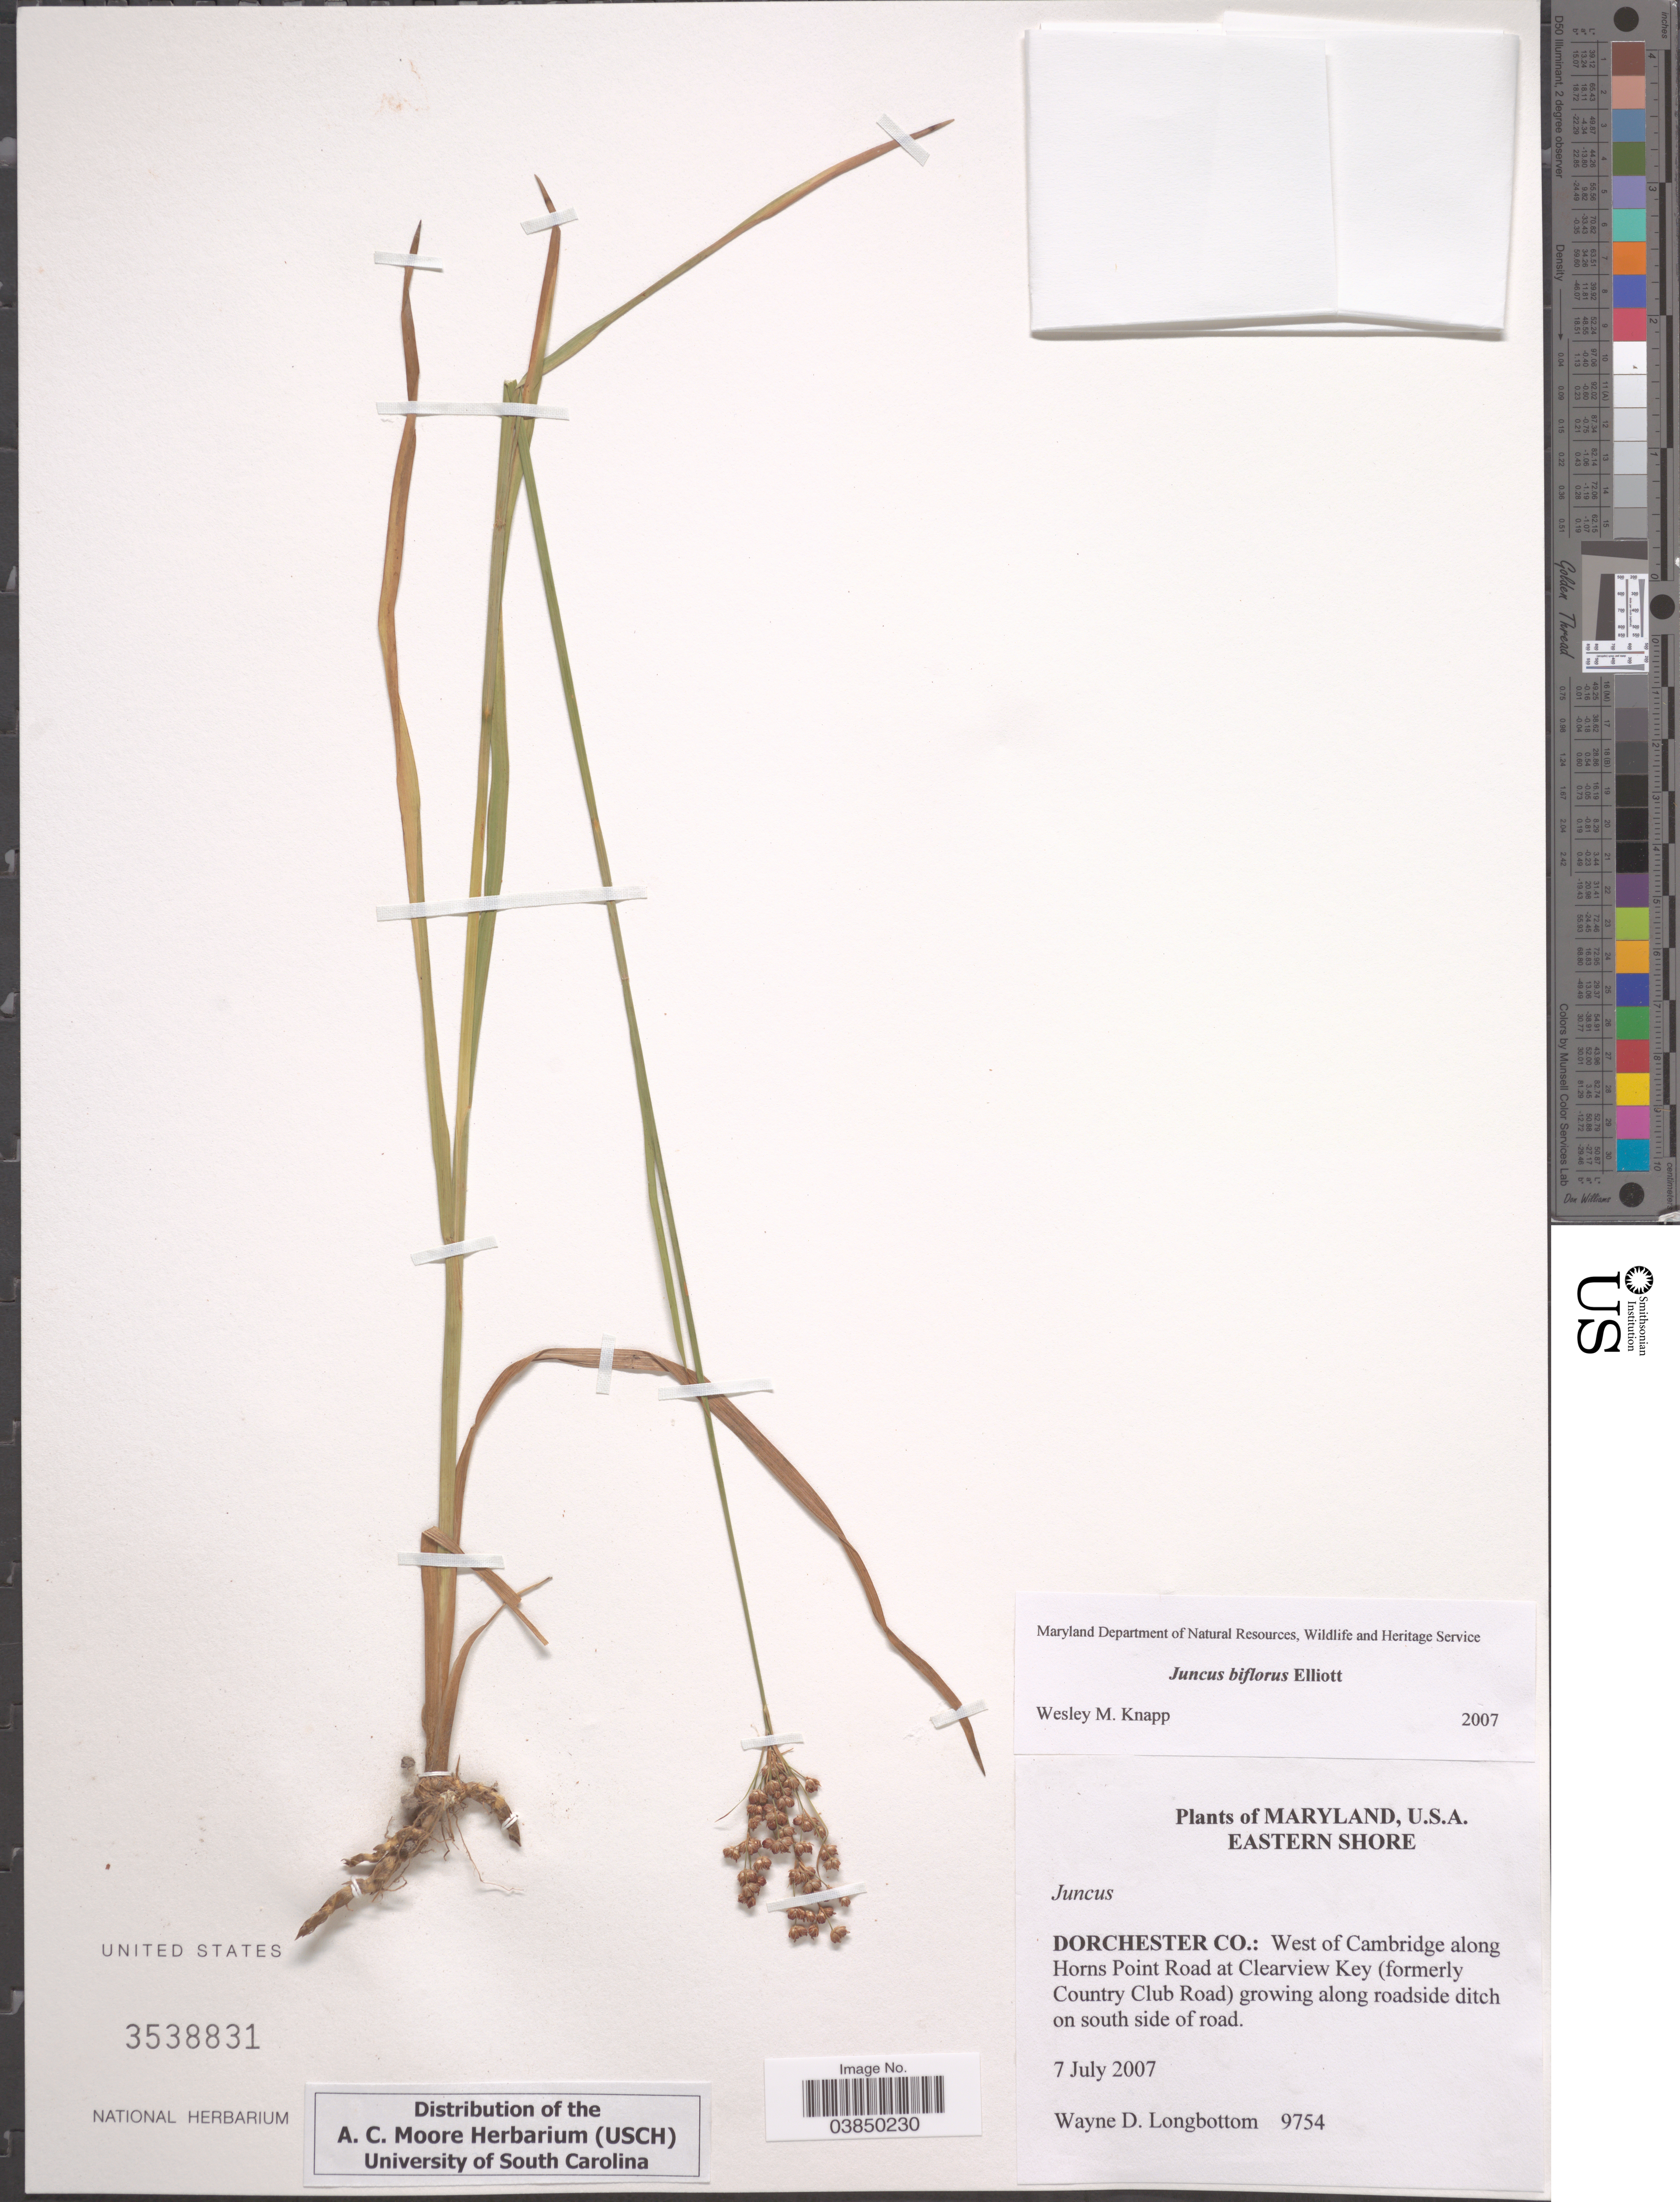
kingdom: Plantae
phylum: Tracheophyta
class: Liliopsida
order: Poales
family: Juncaceae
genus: Juncus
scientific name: Juncus biflorus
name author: Ell.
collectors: W. D. Longbottom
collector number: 9754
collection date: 2007-07-07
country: United States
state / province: Maryland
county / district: Dorchester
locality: Eastern shore. Dorchester Co.: West of Cambridge along Horns Point Road at Clearview Key (formerly Country Club Road) growing along roadside ditch on south of road.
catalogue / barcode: US 3538831